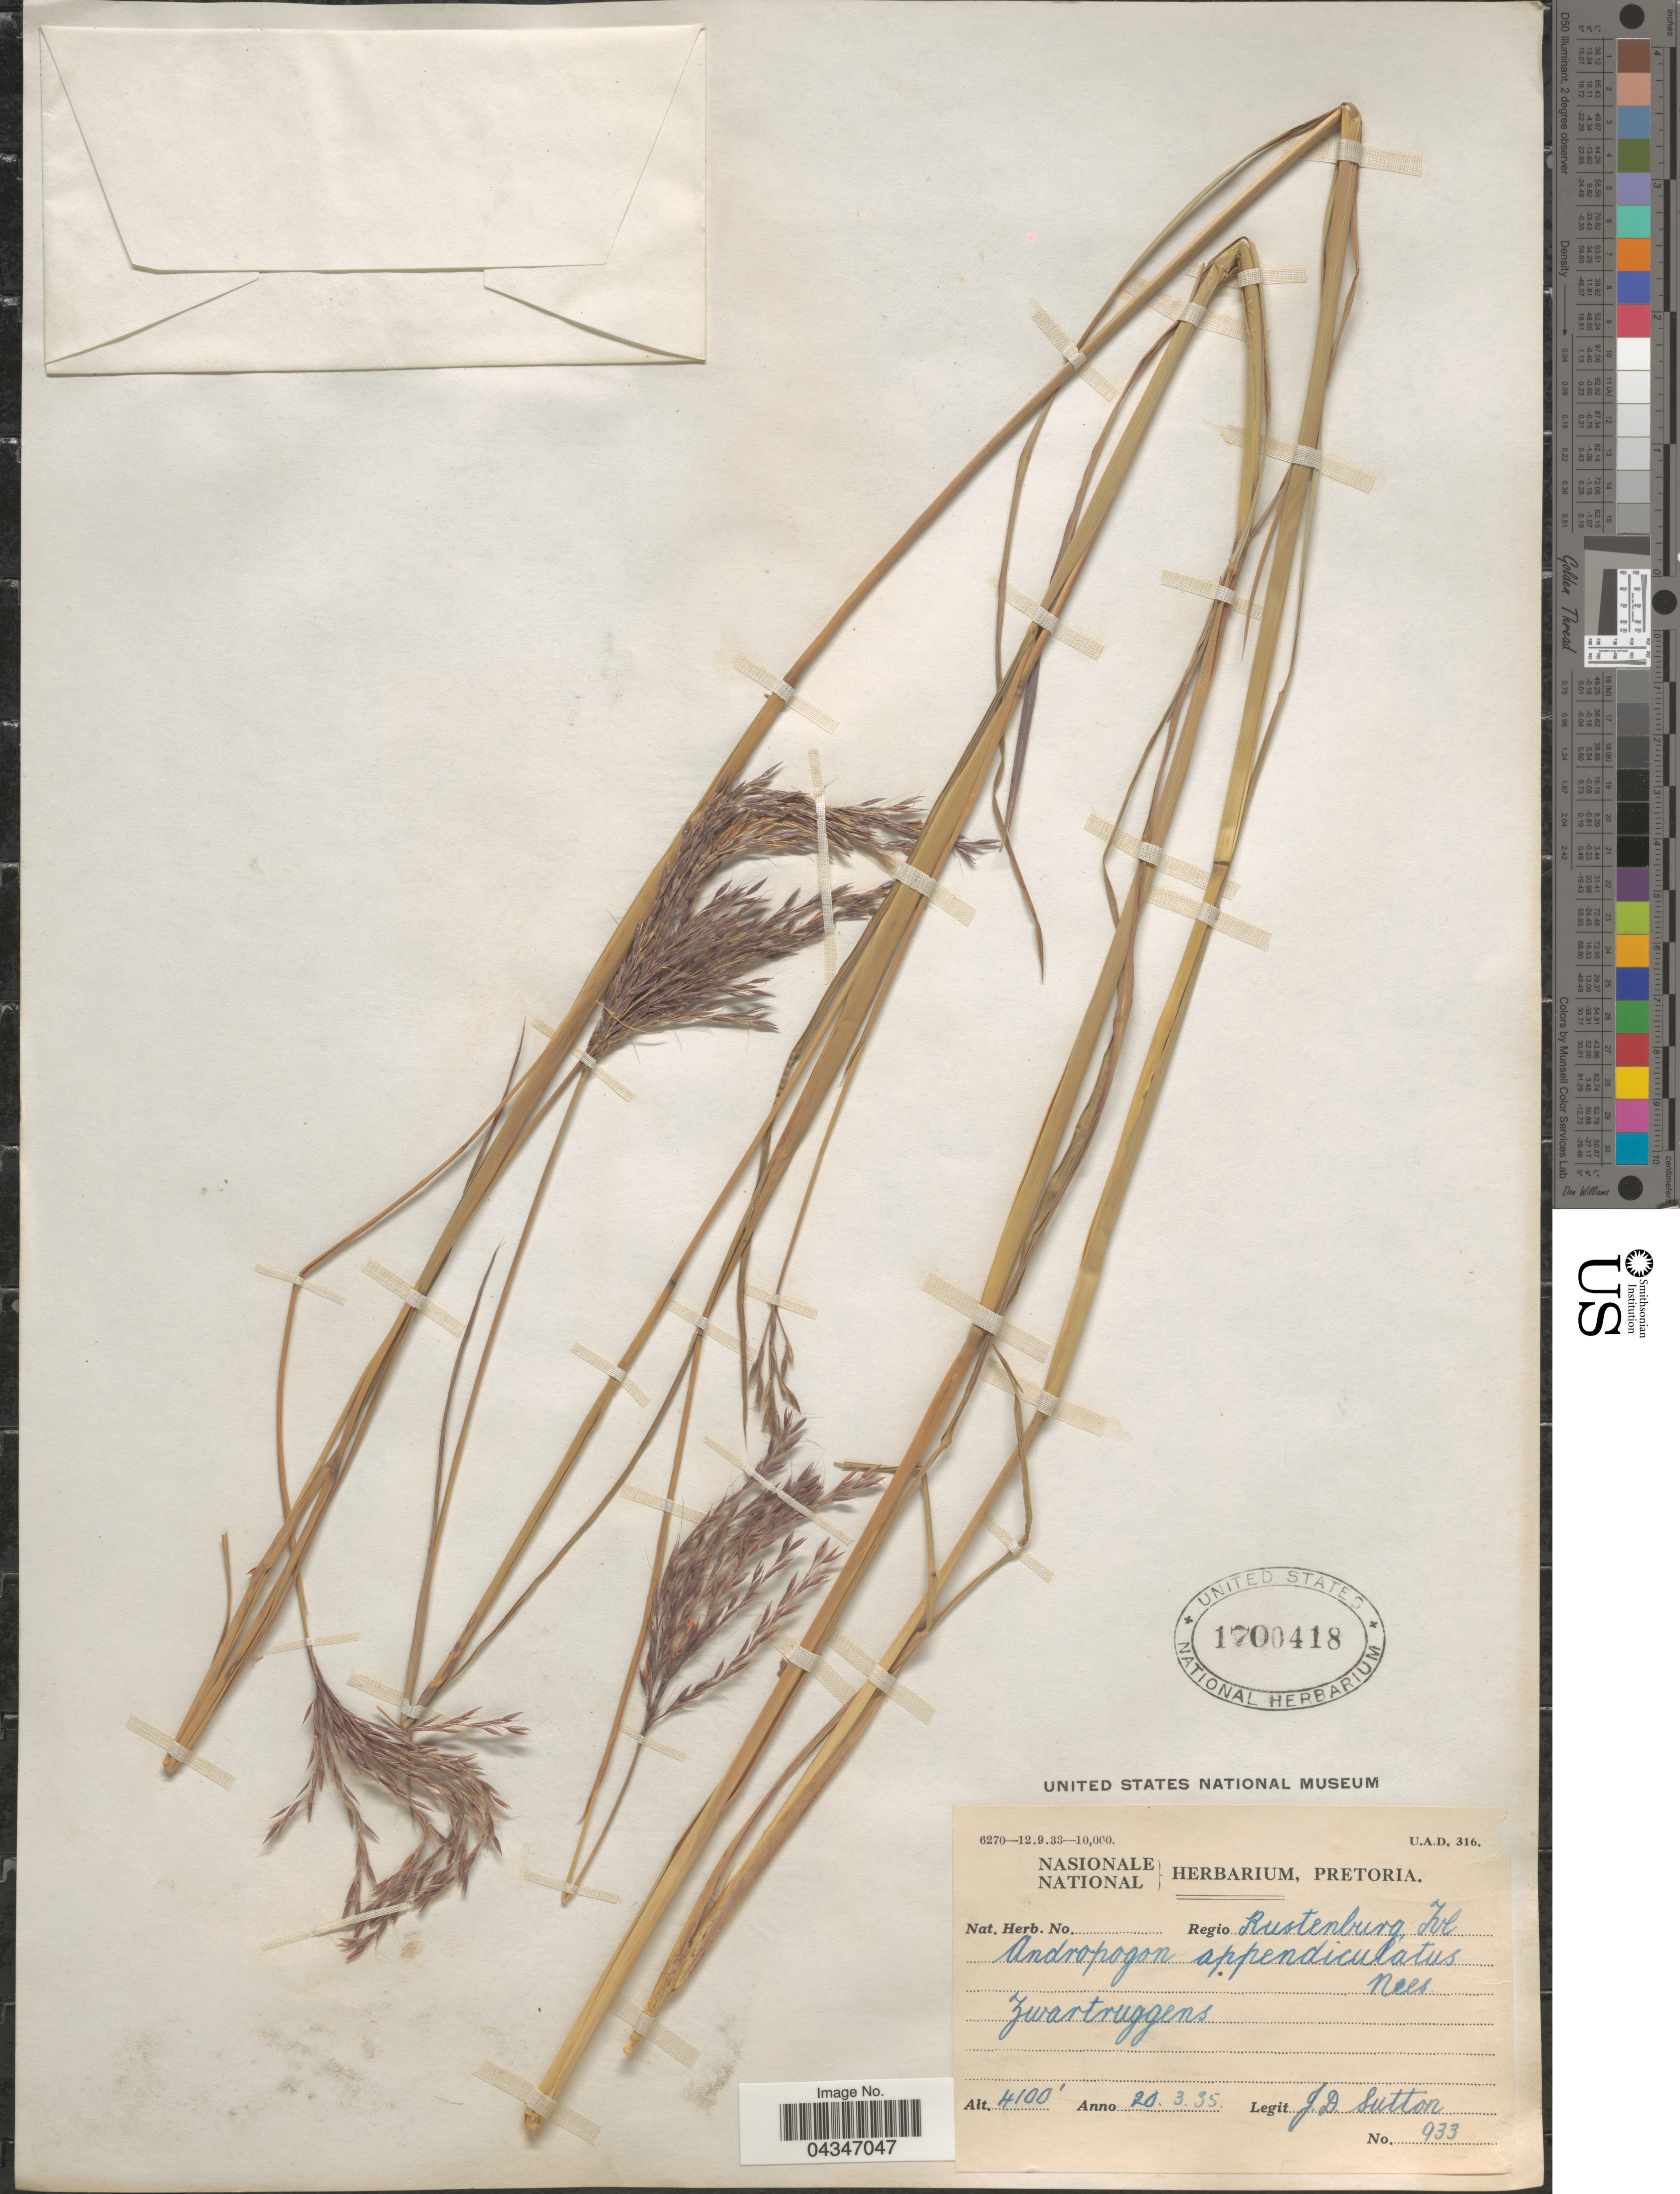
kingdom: Plantae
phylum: Tracheophyta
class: Liliopsida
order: Poales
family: Poaceae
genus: Andropogon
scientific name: Andropogon appendiculatus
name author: Nees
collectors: J. Sutton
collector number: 933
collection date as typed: Transcribed d/m/y: 20/3/35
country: South Africa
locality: Regio Rustenburg, Tvl. Zwartruggens.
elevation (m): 1250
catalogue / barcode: US 1700418